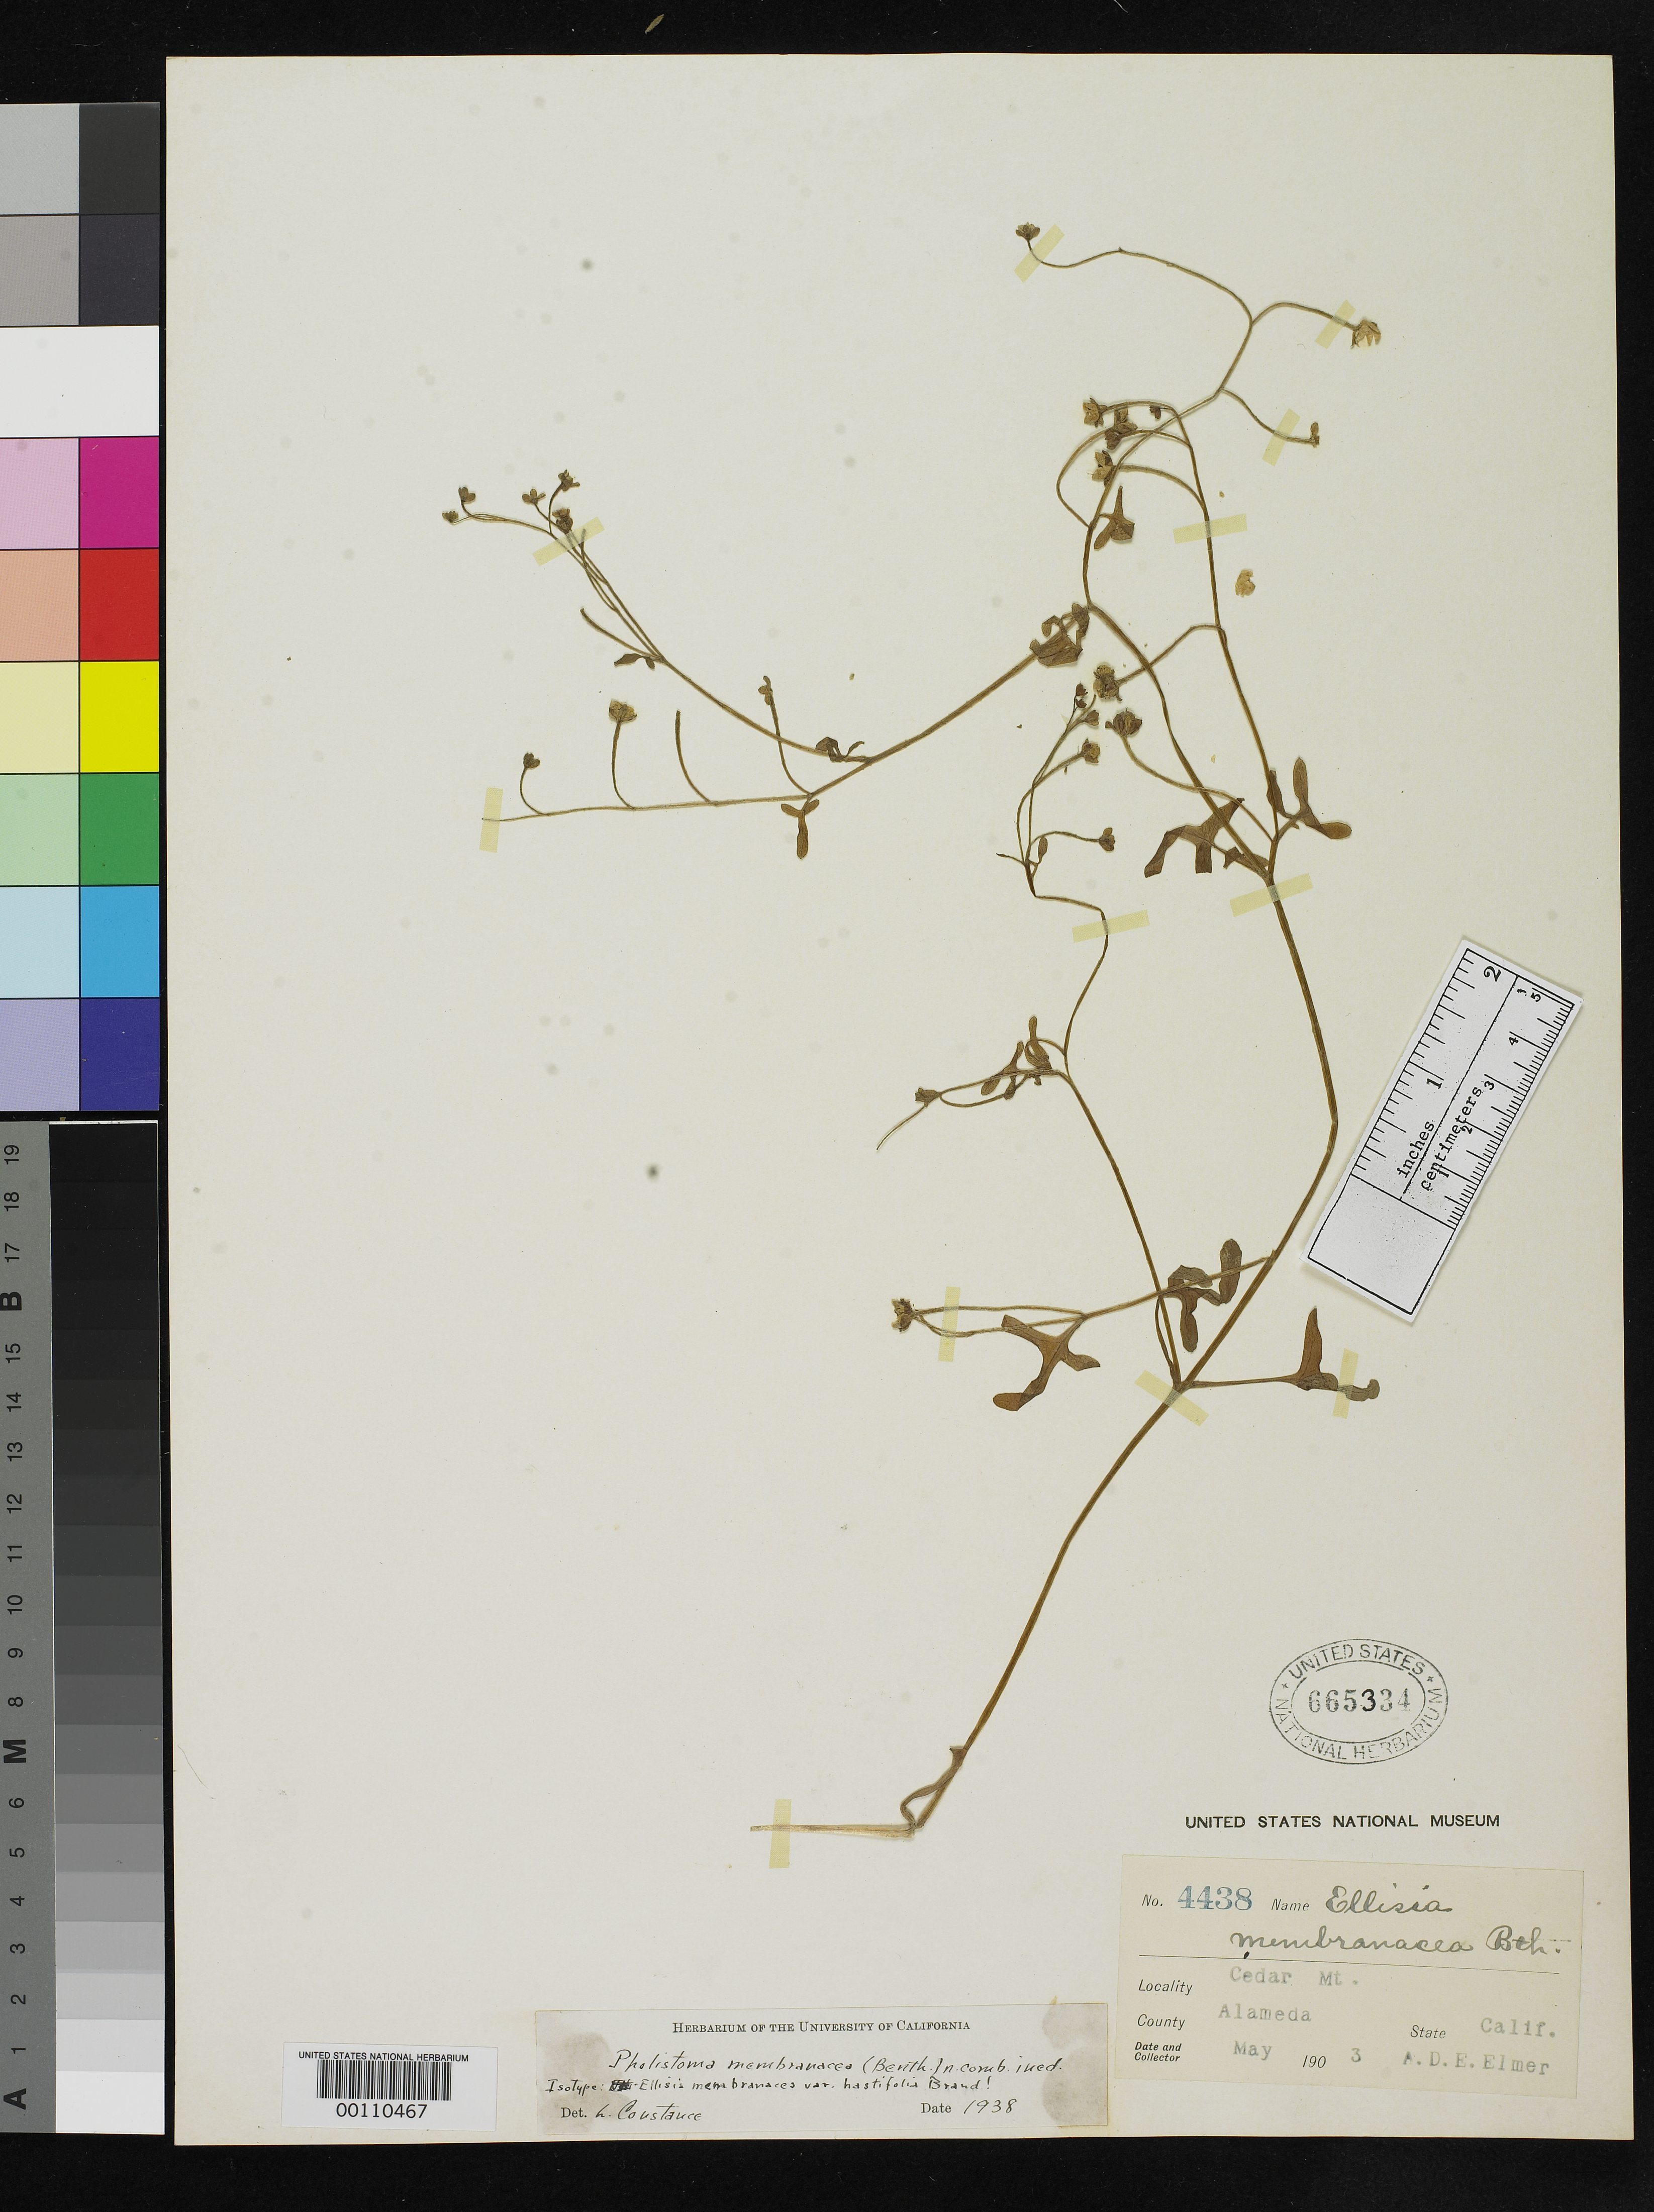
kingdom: Plantae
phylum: Tracheophyta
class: Magnoliopsida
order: Boraginales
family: Hydrophyllaceae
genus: Ellisia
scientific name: Ellisia membranacea var. hastifolia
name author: Brand in Engl.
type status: Isosyntype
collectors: A. D. E. Elmer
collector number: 4438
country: United States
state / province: California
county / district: Alameda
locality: Cedar Mountain.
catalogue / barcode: US 665334